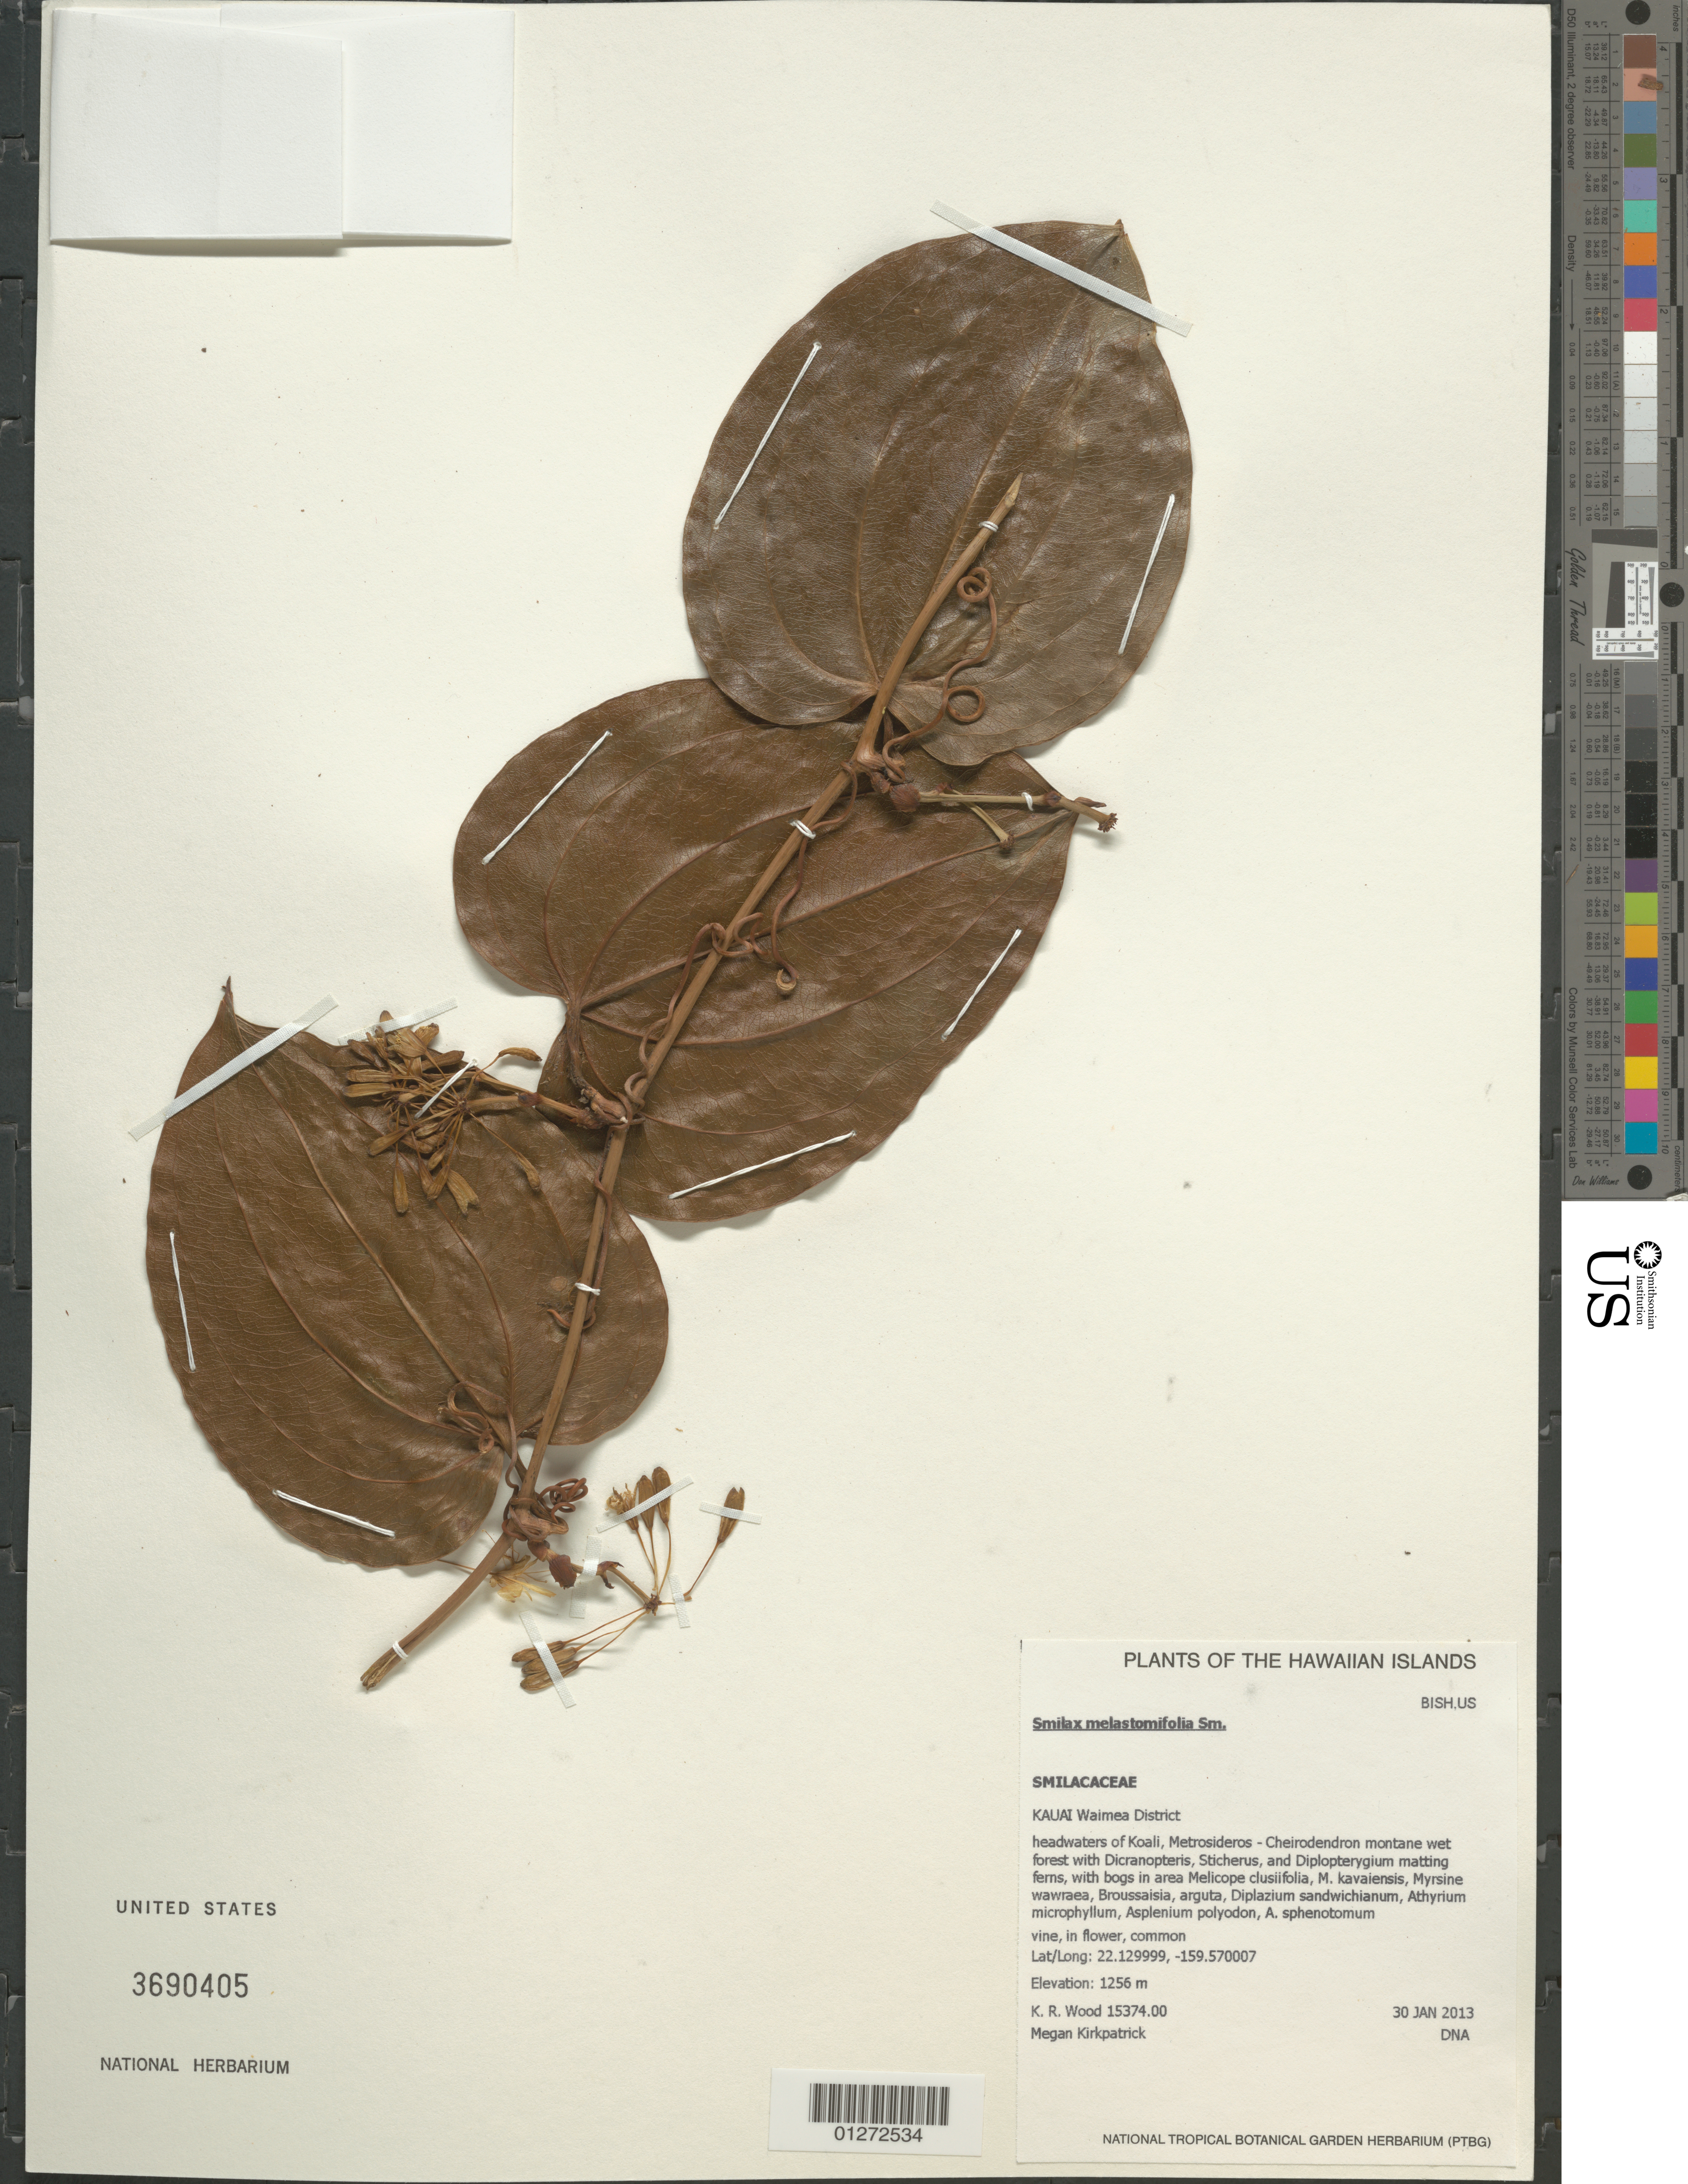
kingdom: Plantae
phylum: Tracheophyta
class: Liliopsida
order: Liliales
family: Smilacaceae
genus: Smilax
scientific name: Smilax melastomifolia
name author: Sm.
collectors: K. R. Wood & M. Kirkpatrick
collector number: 15374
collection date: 2013-01-30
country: United States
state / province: Hawaii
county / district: Kauai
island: Kaua'i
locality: Waimea District, headwaters of Koali.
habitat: Montane wet forest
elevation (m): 1256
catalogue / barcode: US 3690405